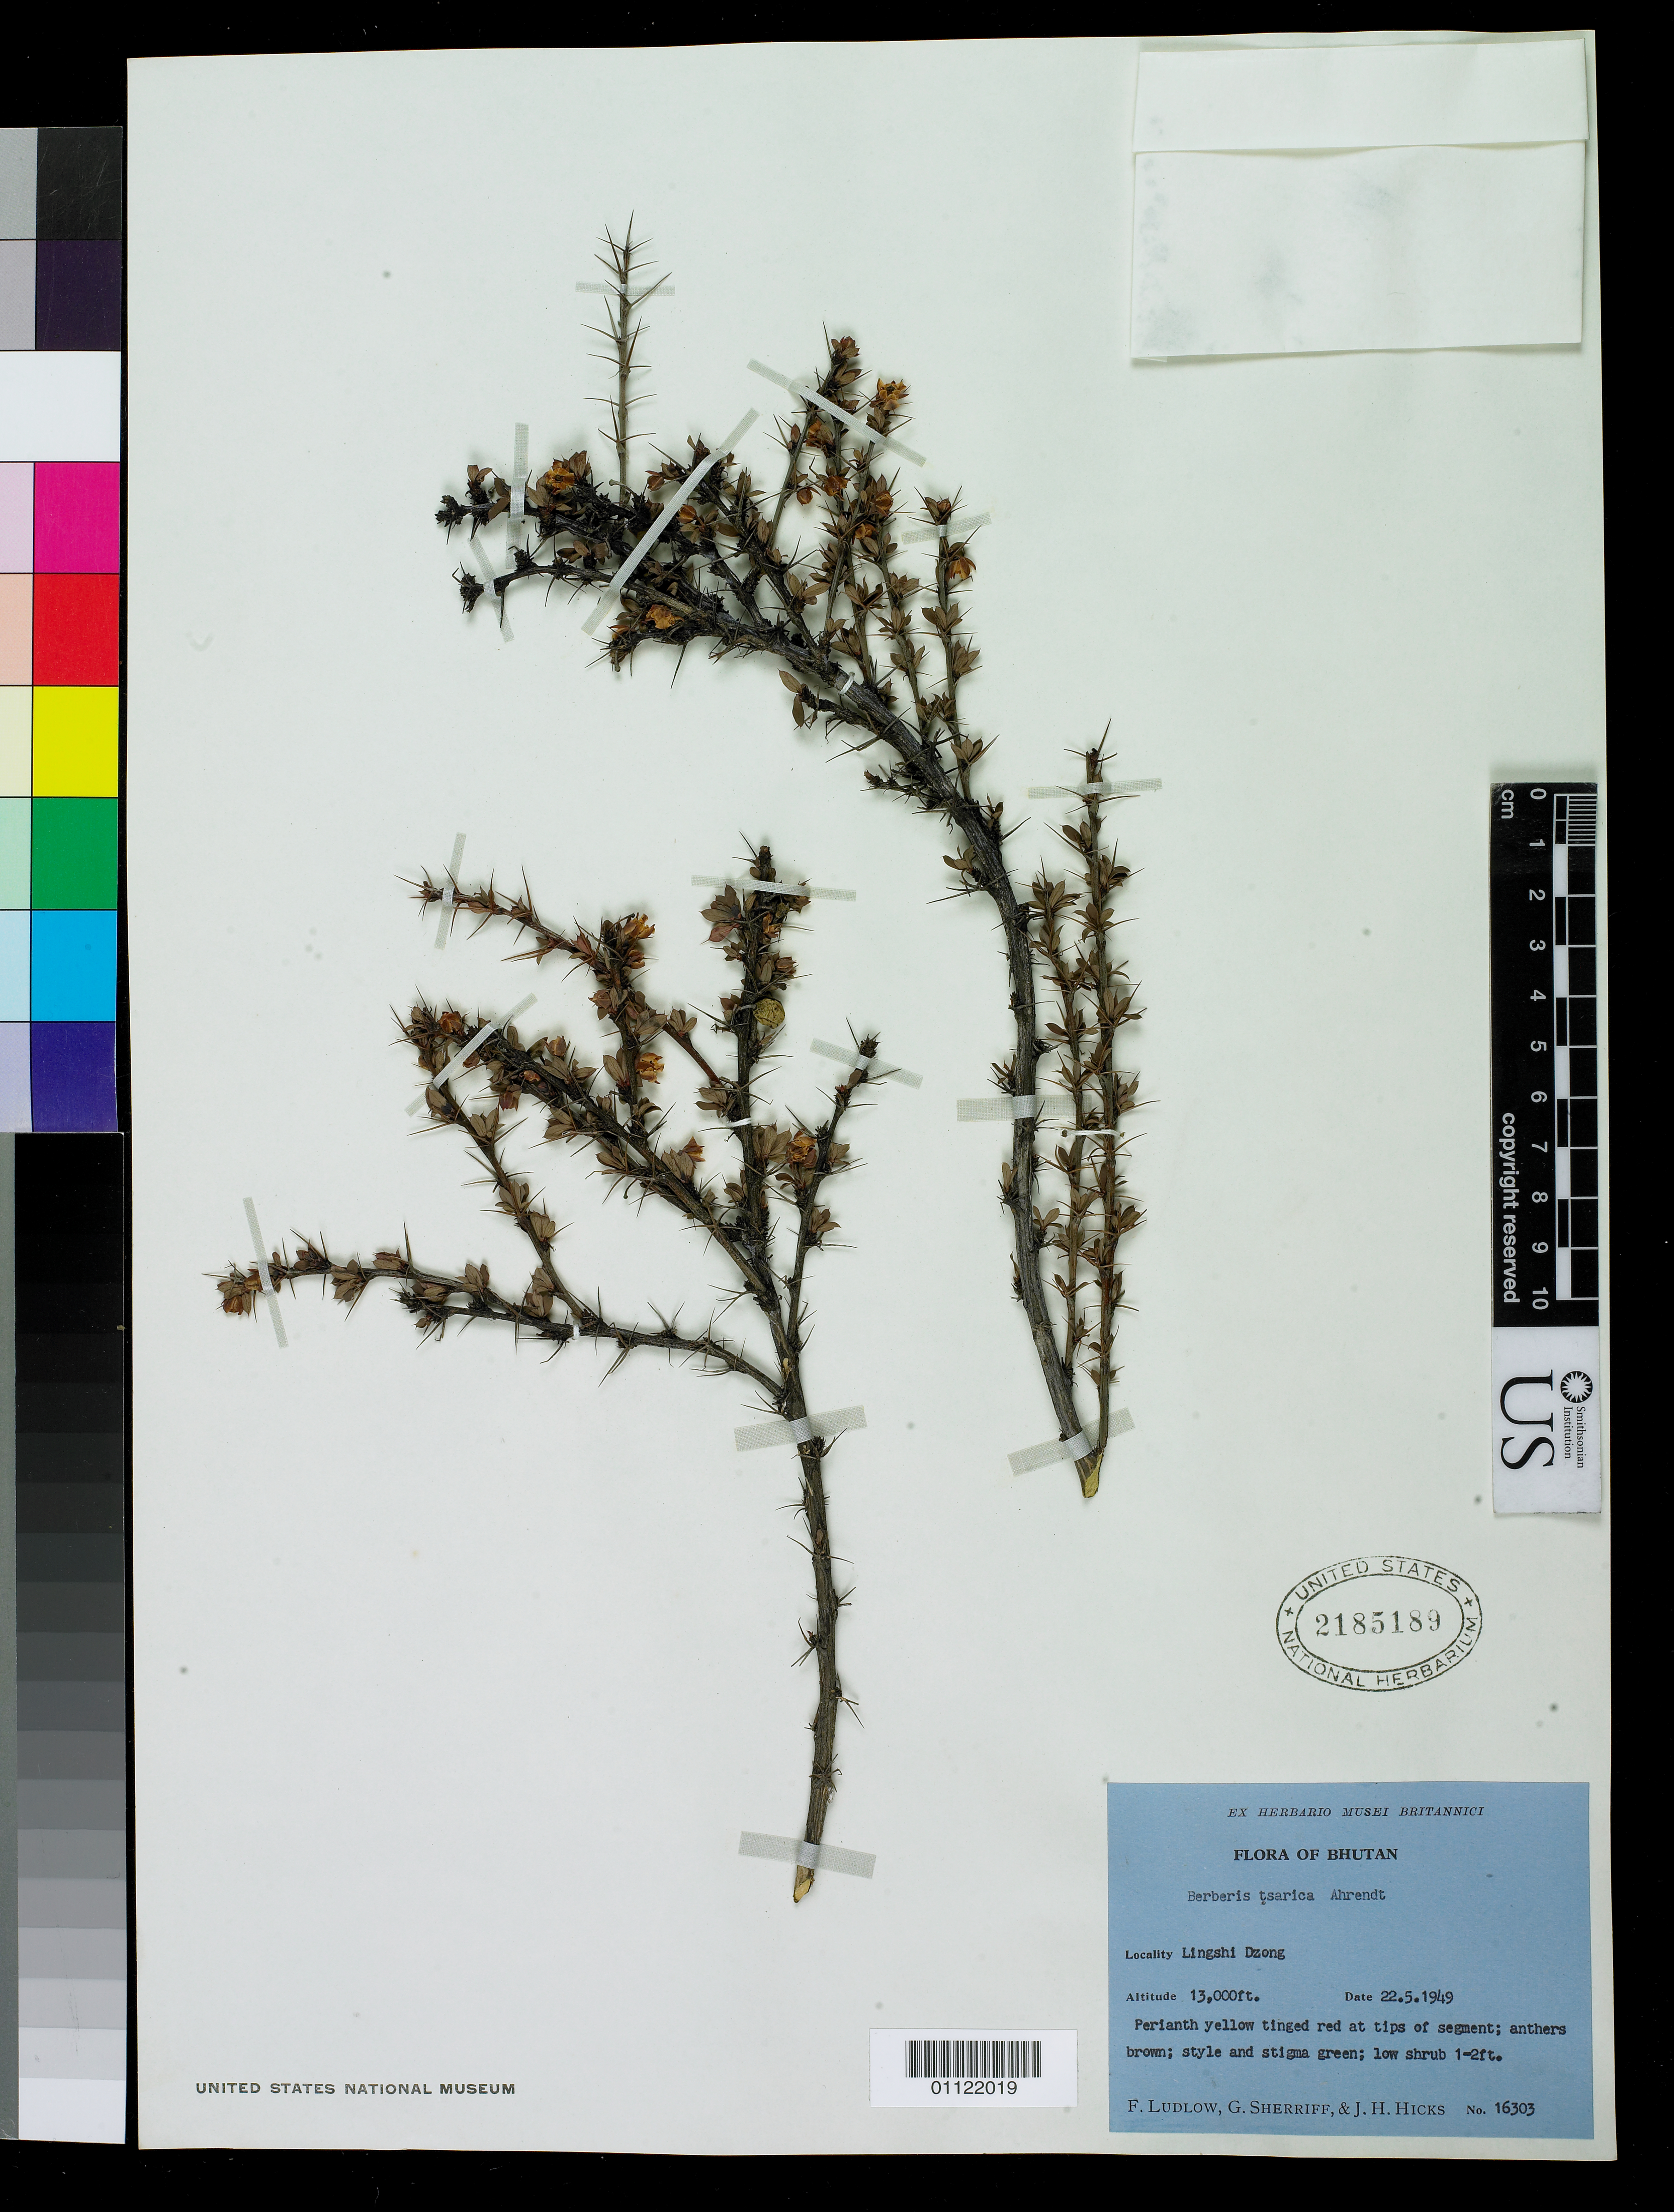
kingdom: Plantae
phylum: Tracheophyta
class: Magnoliopsida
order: Ranunculales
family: Berberidaceae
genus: Berberis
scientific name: Berberis tsarica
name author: Ahrendt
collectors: F. Ludlow, G. Sherriff & J. H. Hicks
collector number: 16303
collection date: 1949-05-22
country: Bhutan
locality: Lingshi Dzong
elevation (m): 3962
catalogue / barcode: US 2185189